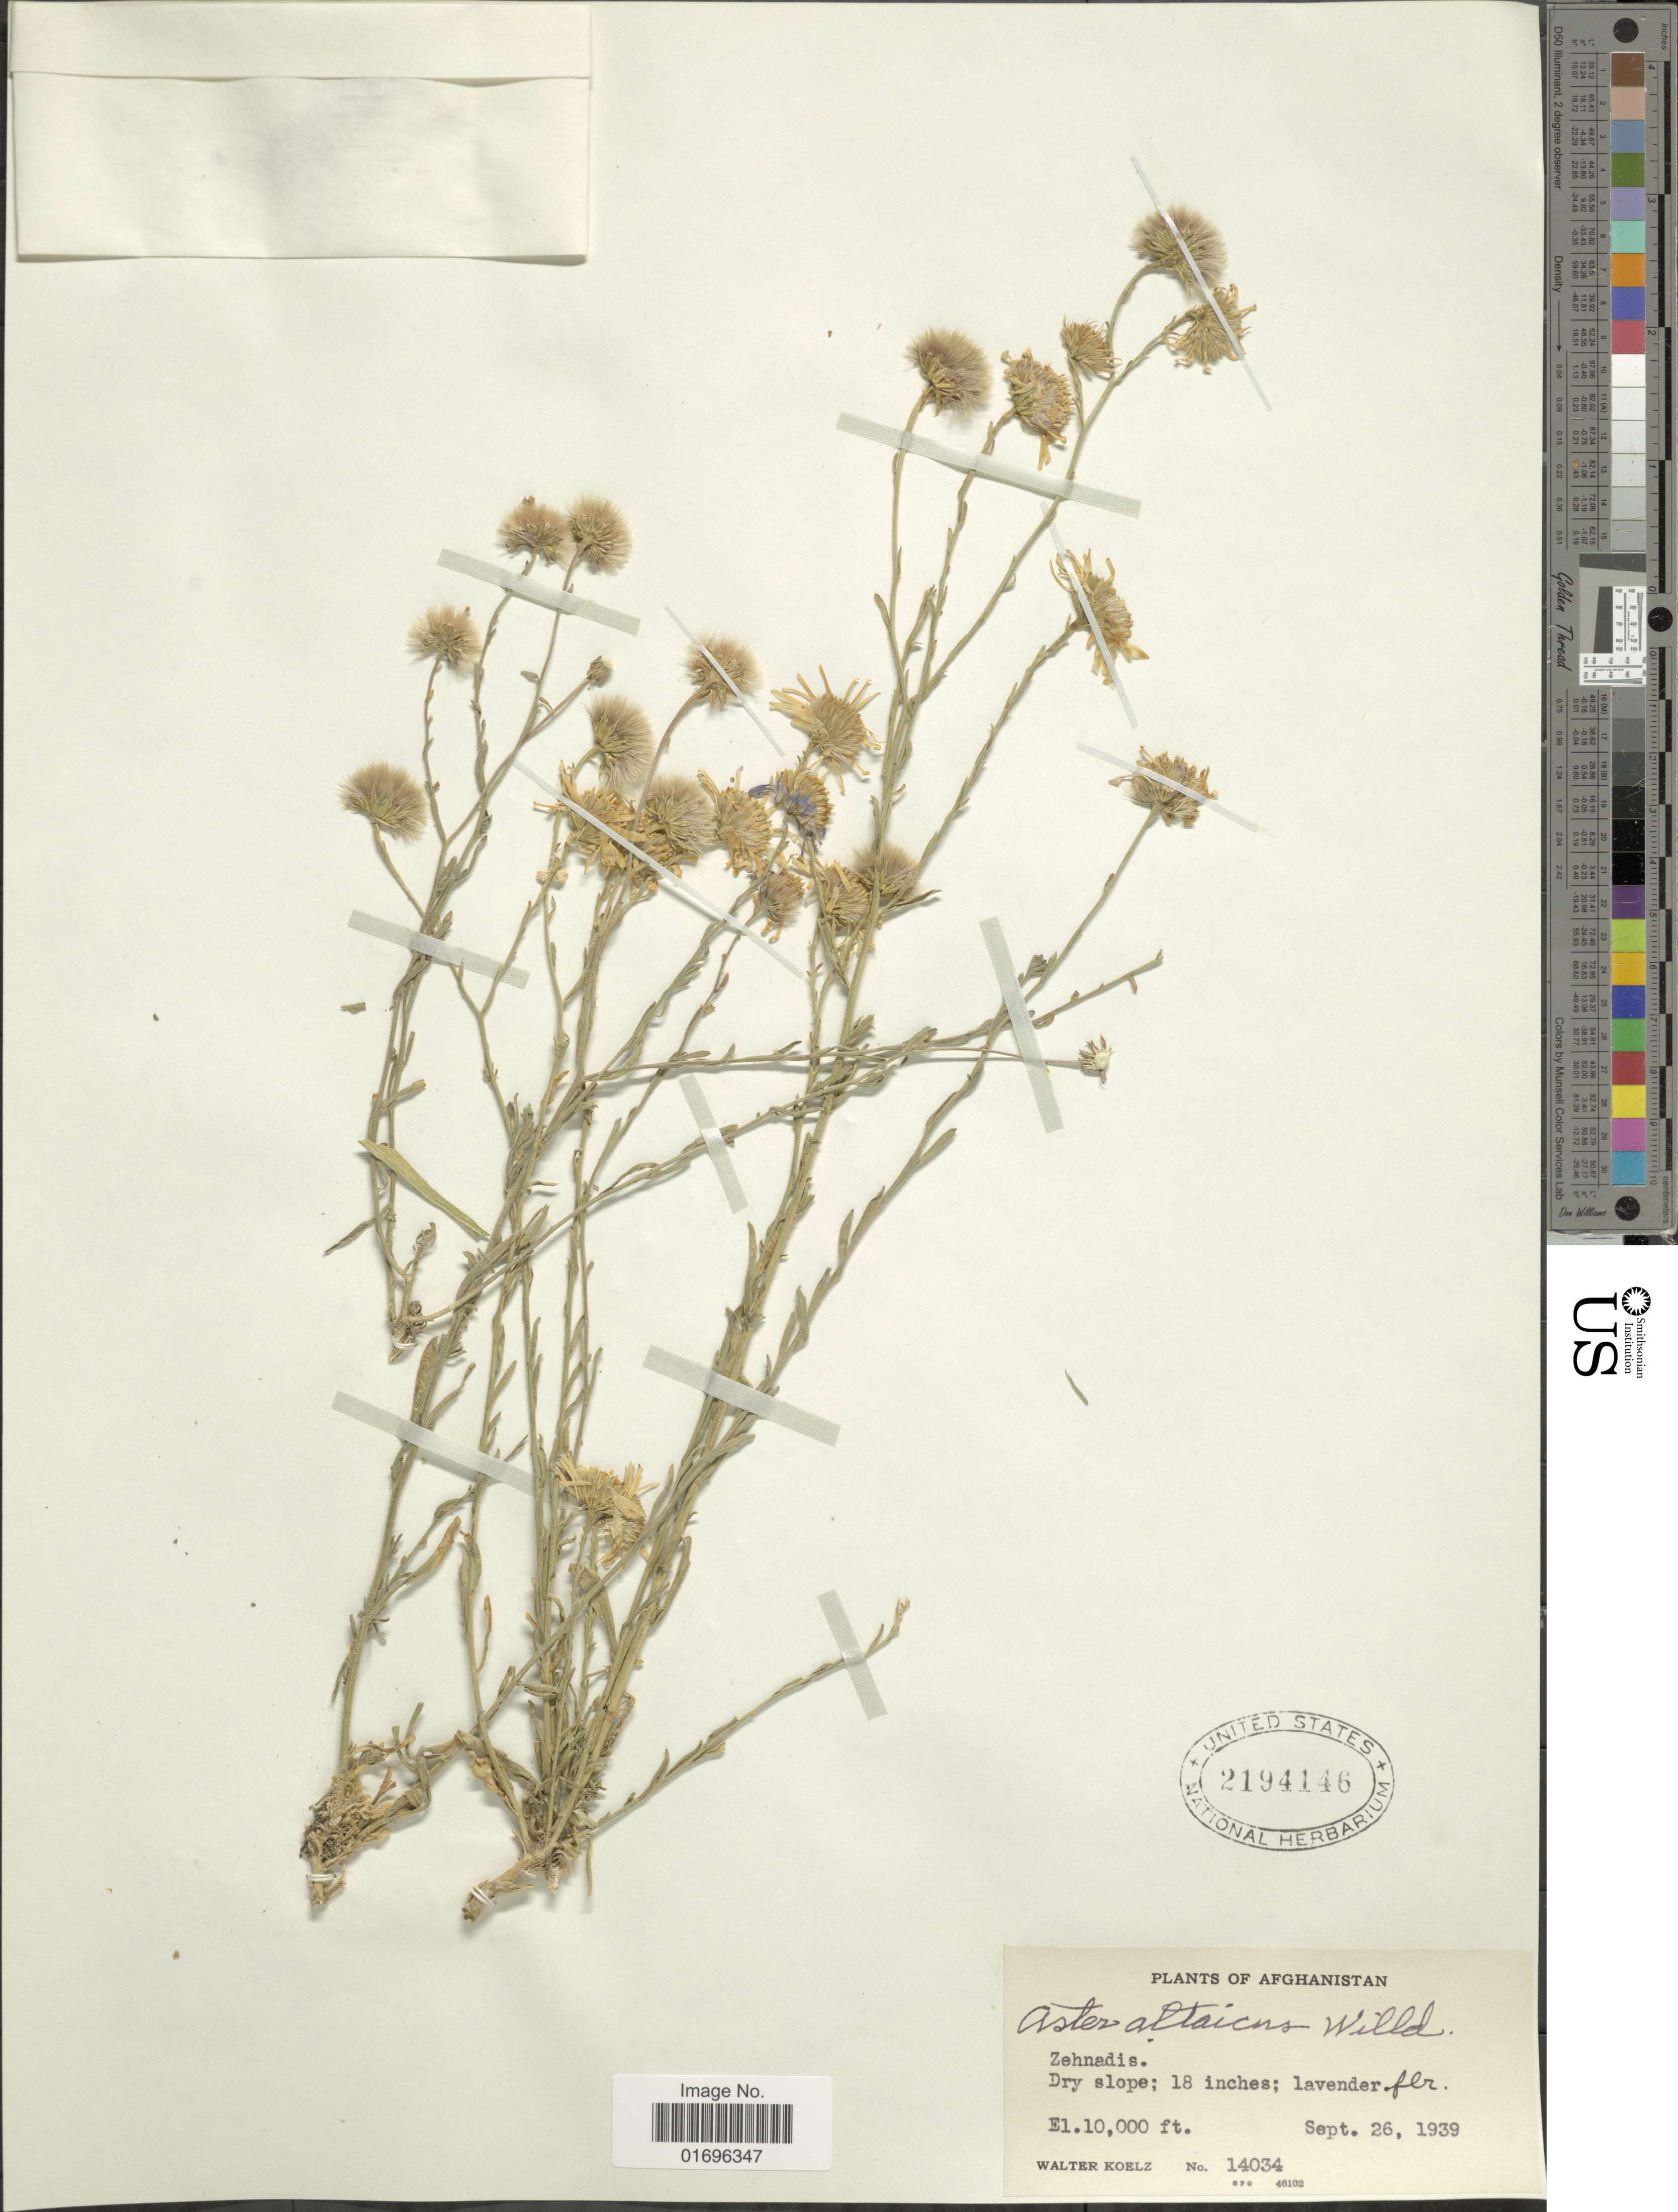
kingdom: Plantae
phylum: Tracheophyta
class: Magnoliopsida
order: Asterales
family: Asteraceae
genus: Aster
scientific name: Aster altaicus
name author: Willd.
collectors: W. N. Koelz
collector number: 14034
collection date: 1939-09-26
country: Afghanistan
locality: Zehnadis.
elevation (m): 3048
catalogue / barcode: US 2194146